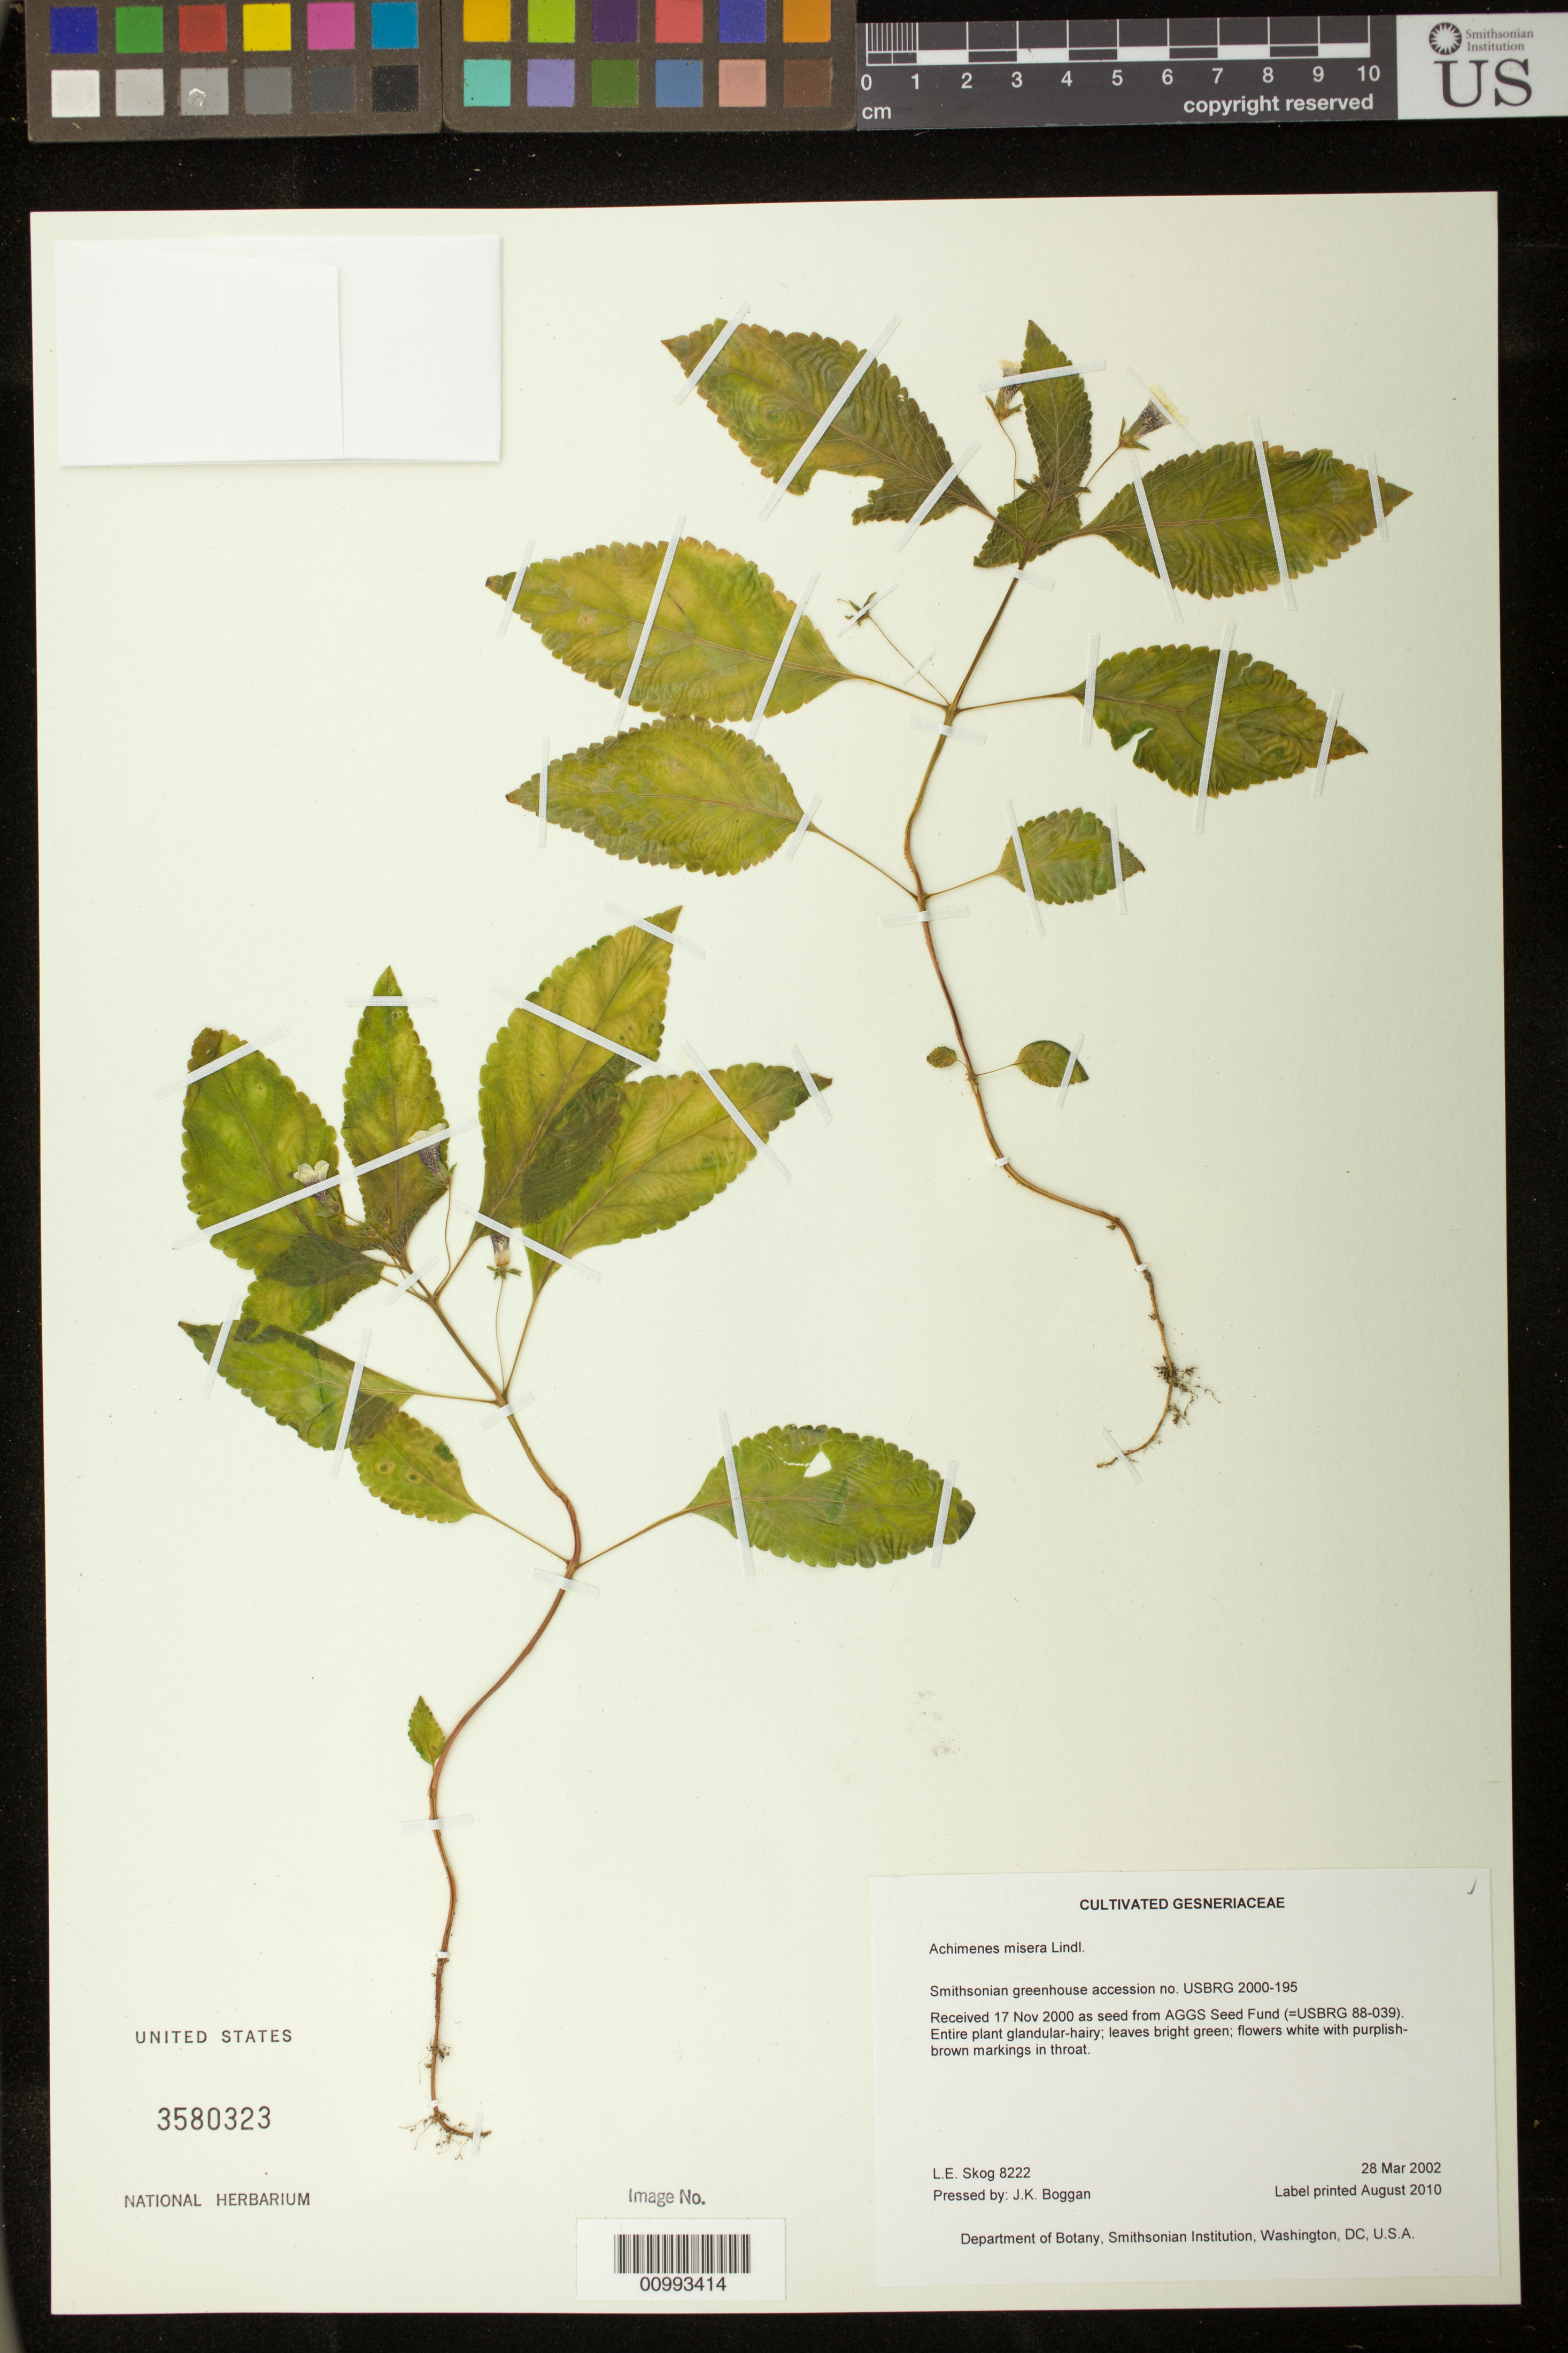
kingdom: Plantae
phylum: Tracheophyta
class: Magnoliopsida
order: Lamiales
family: Gesneriaceae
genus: Achimenes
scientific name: Achimenes misera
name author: Lindl.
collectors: L. E. Skog & J. K. Boggan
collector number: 8222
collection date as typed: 28 Mar 2002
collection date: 2002-03-28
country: United States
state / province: District of Columbia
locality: Department of Botany, Smithsonian Institution, Washington, DC, U.S.A.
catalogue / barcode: US 3580323